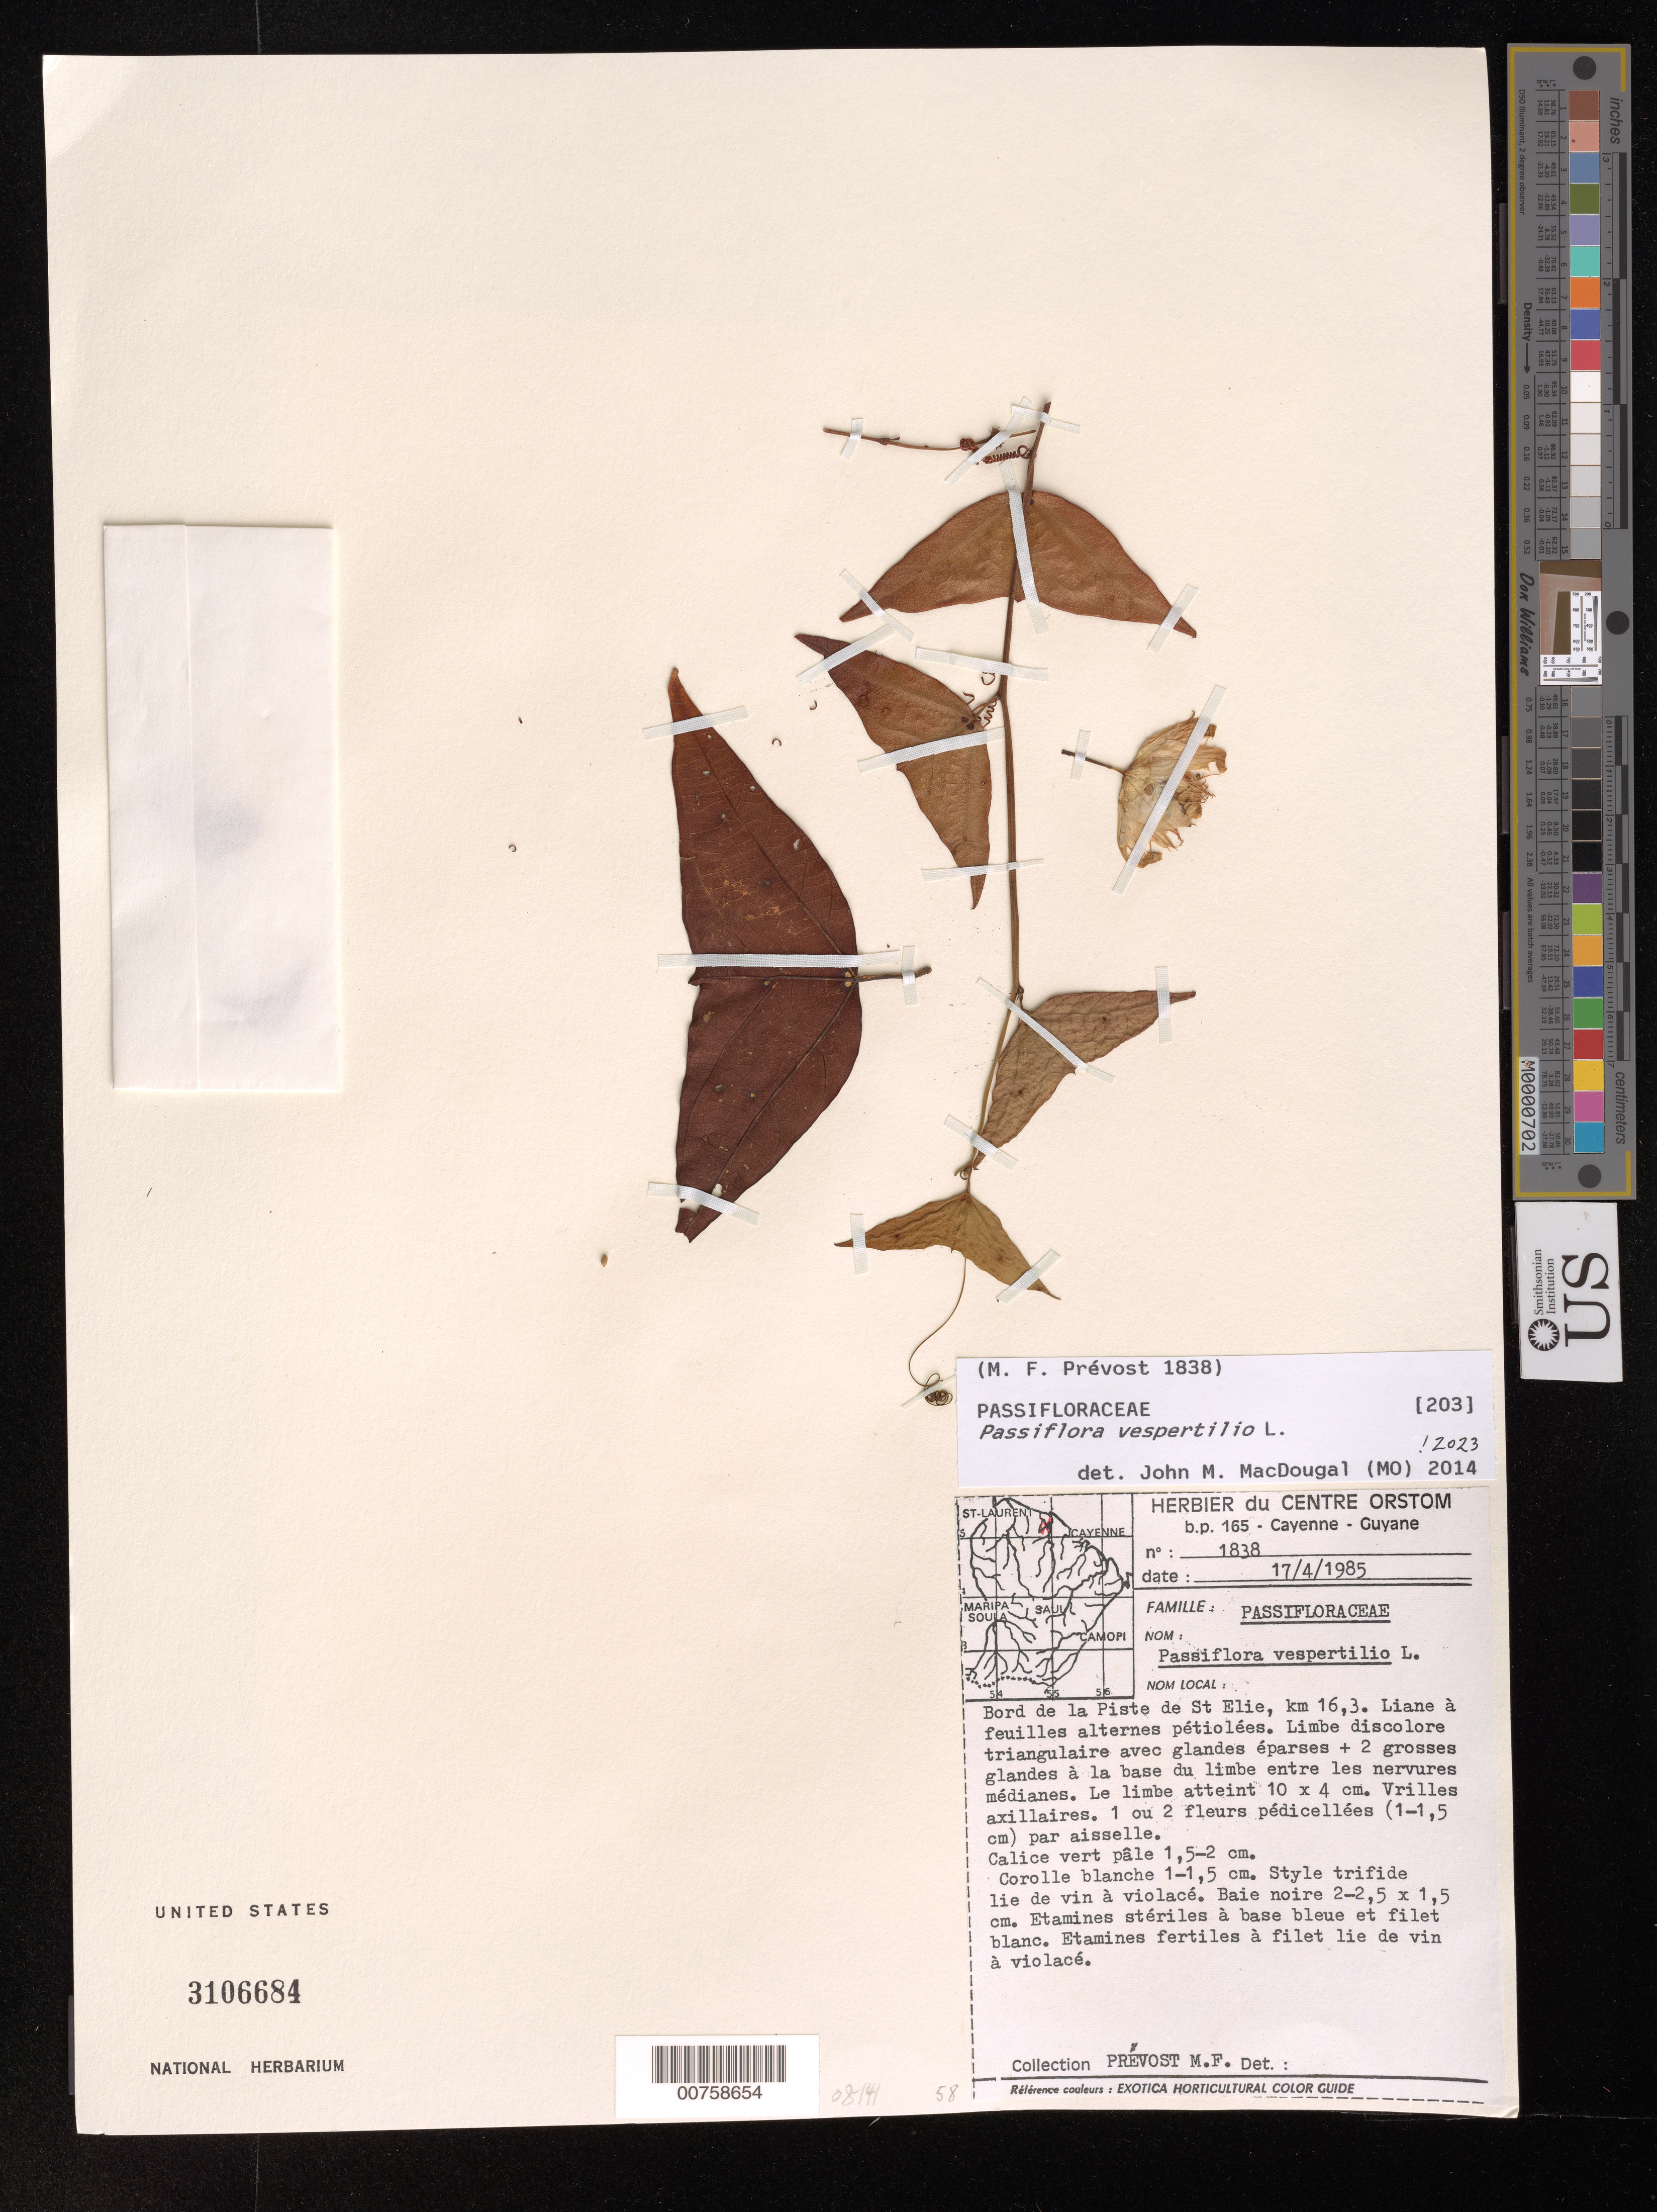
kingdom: Plantae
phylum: Tracheophyta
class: Magnoliopsida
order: Malpighiales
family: Passifloraceae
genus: Passiflora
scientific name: Passiflora vespertilio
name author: L.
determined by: Feuillet, C.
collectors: M.-F. Prévost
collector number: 1838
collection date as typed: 17-Apr-85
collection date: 1985-04-17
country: French Guiana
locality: Piste de Saint-Elie, km 16.3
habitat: Along trail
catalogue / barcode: US 3106684